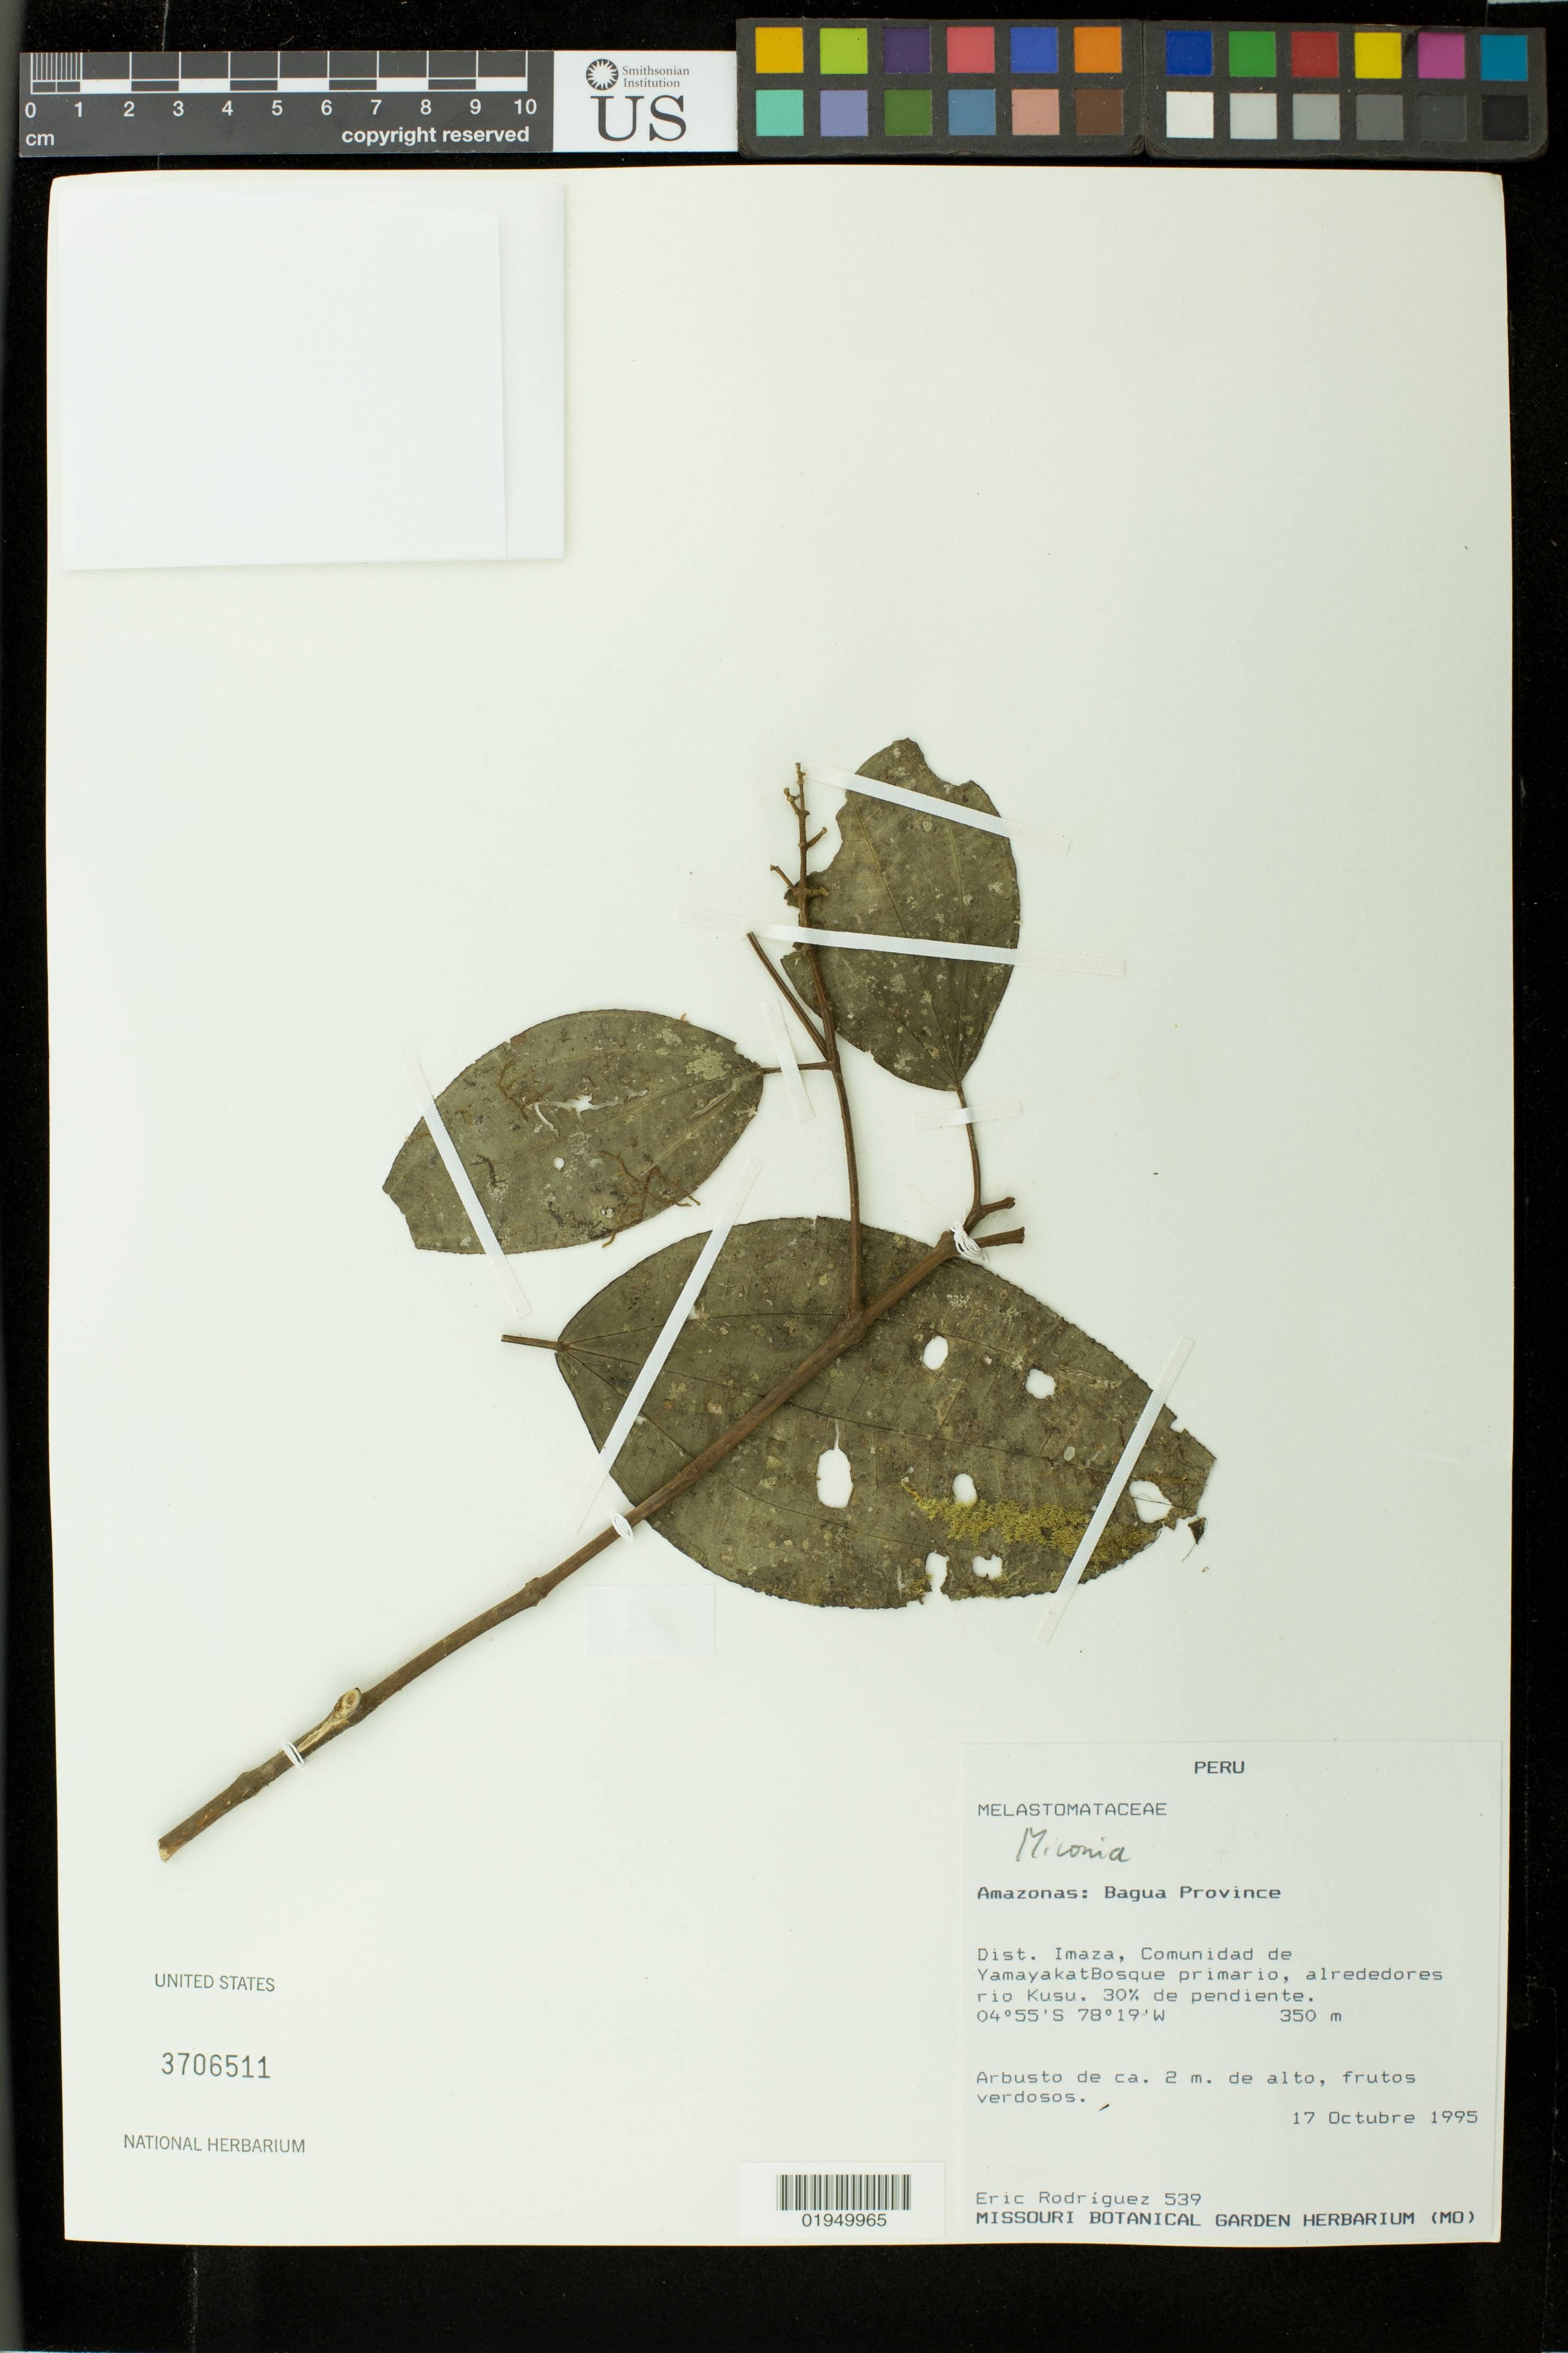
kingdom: Plantae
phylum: Tracheophyta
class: Magnoliopsida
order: Myrtales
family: Melastomataceae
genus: Miconia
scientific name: Miconia sp.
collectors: E. Rodriguez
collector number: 539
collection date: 1995-10-17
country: Peru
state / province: Amazonas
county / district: Bagua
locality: Dist. Imaza, Comunidad de Yamayakat. Bosque primario, alrededores rio Kusu. 30% de pendiente.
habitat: Bosque primario.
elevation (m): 350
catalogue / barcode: US 3706511